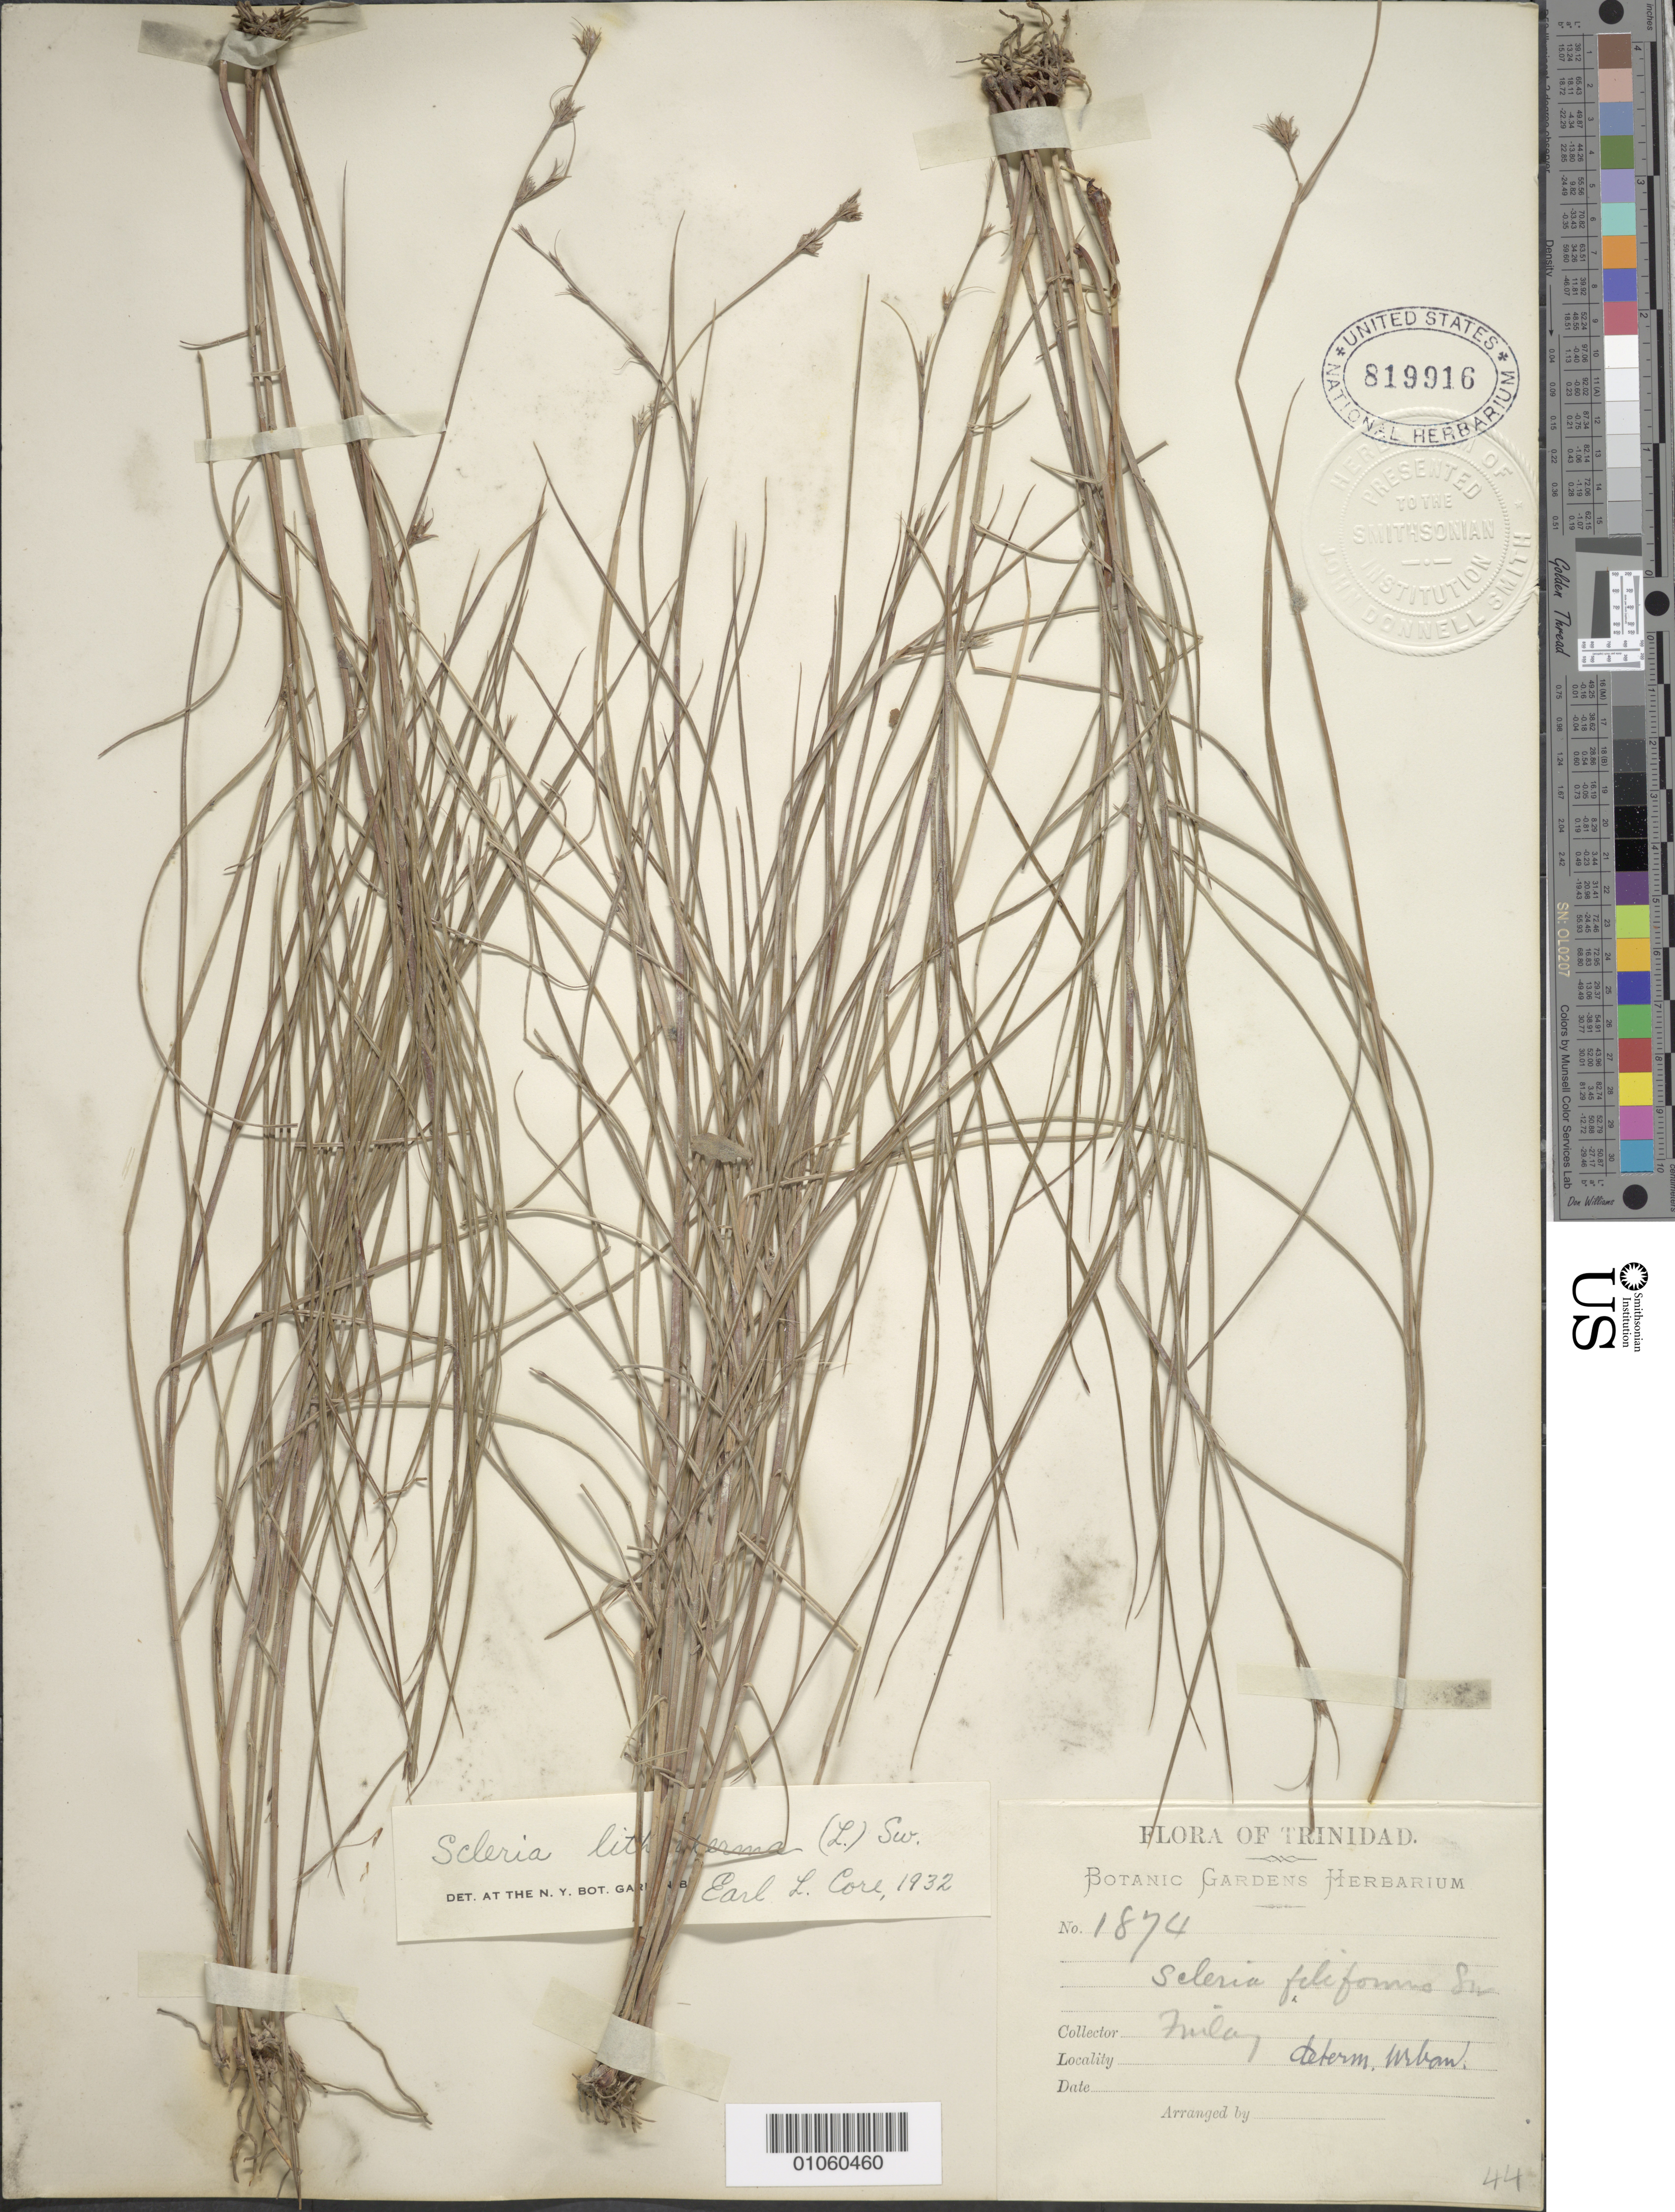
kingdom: Plantae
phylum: Tracheophyta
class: Liliopsida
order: Poales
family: Cyperaceae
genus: Scleria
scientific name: Scleria lithosperma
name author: (L.) Sw.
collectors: -. Finlay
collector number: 1874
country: Trinidad and Tobago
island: Trinidad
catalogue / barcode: US 819916